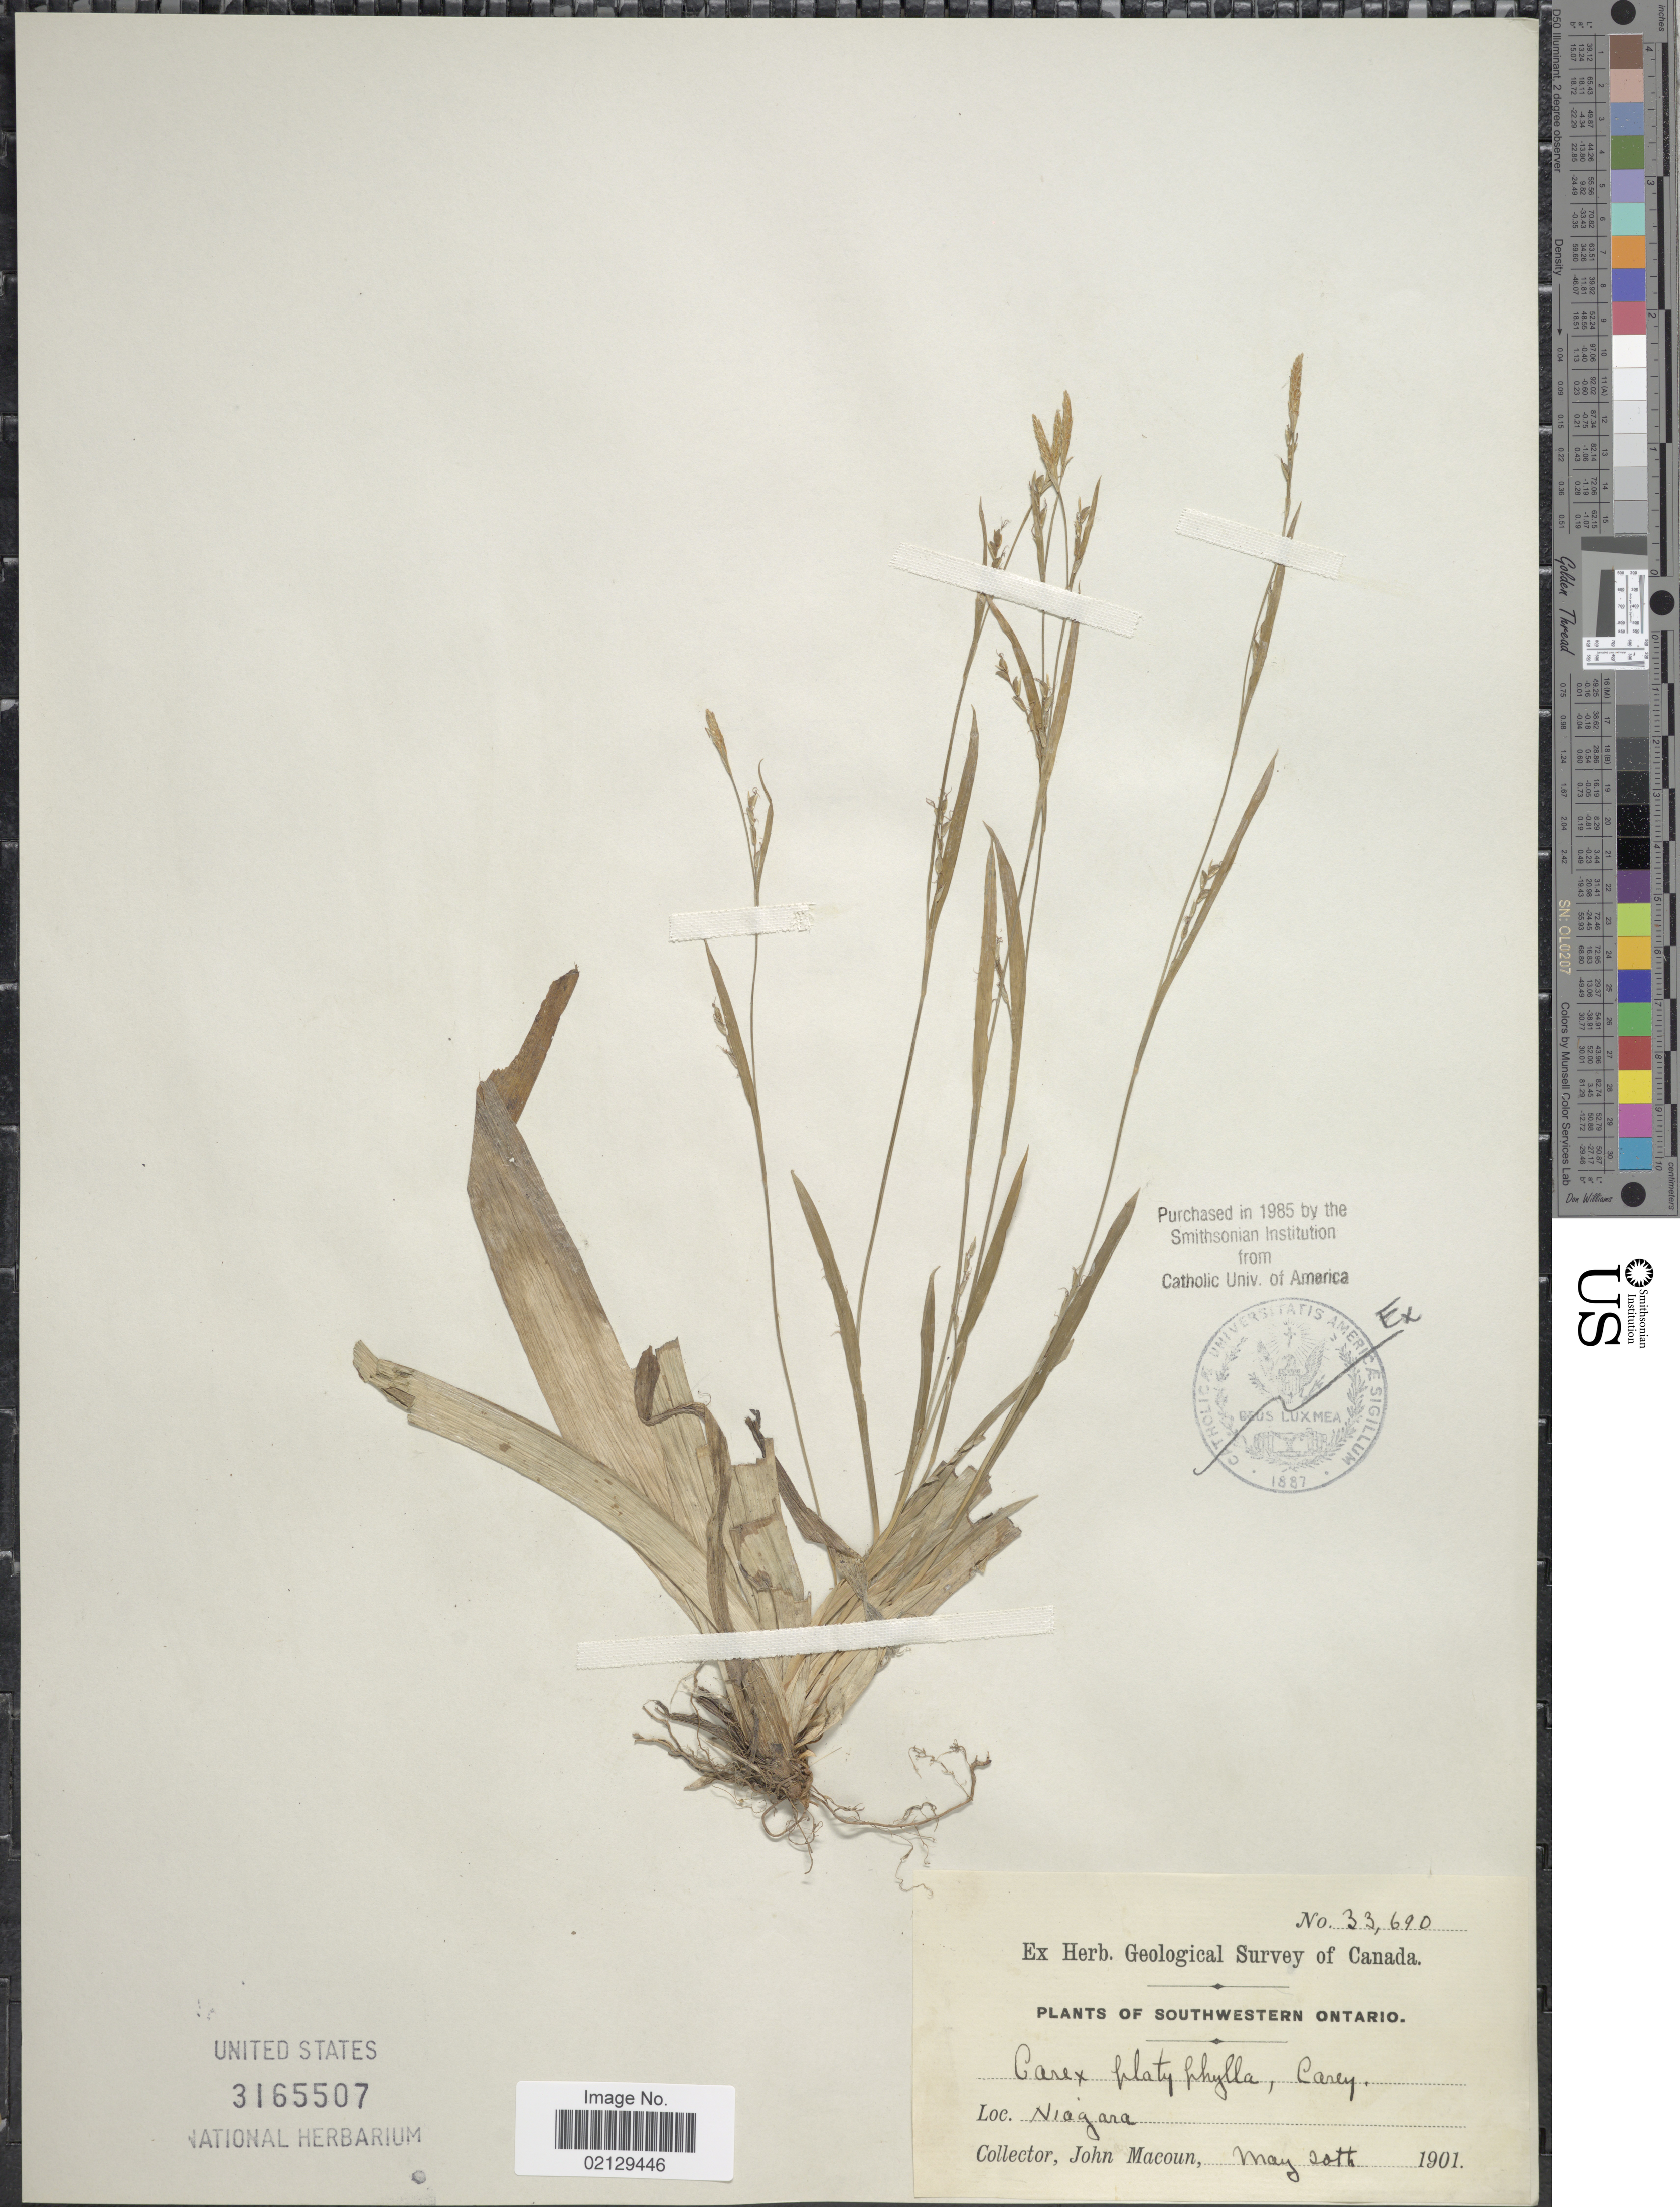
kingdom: Plantae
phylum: Tracheophyta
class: Liliopsida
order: Poales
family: Cyperaceae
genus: Carex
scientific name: Carex platyphylla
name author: J. Carey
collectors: J. Macoun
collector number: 33690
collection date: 1901-05-20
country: Canada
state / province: Ontario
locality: Southwestern Ontario, Niagara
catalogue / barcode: US 3165507